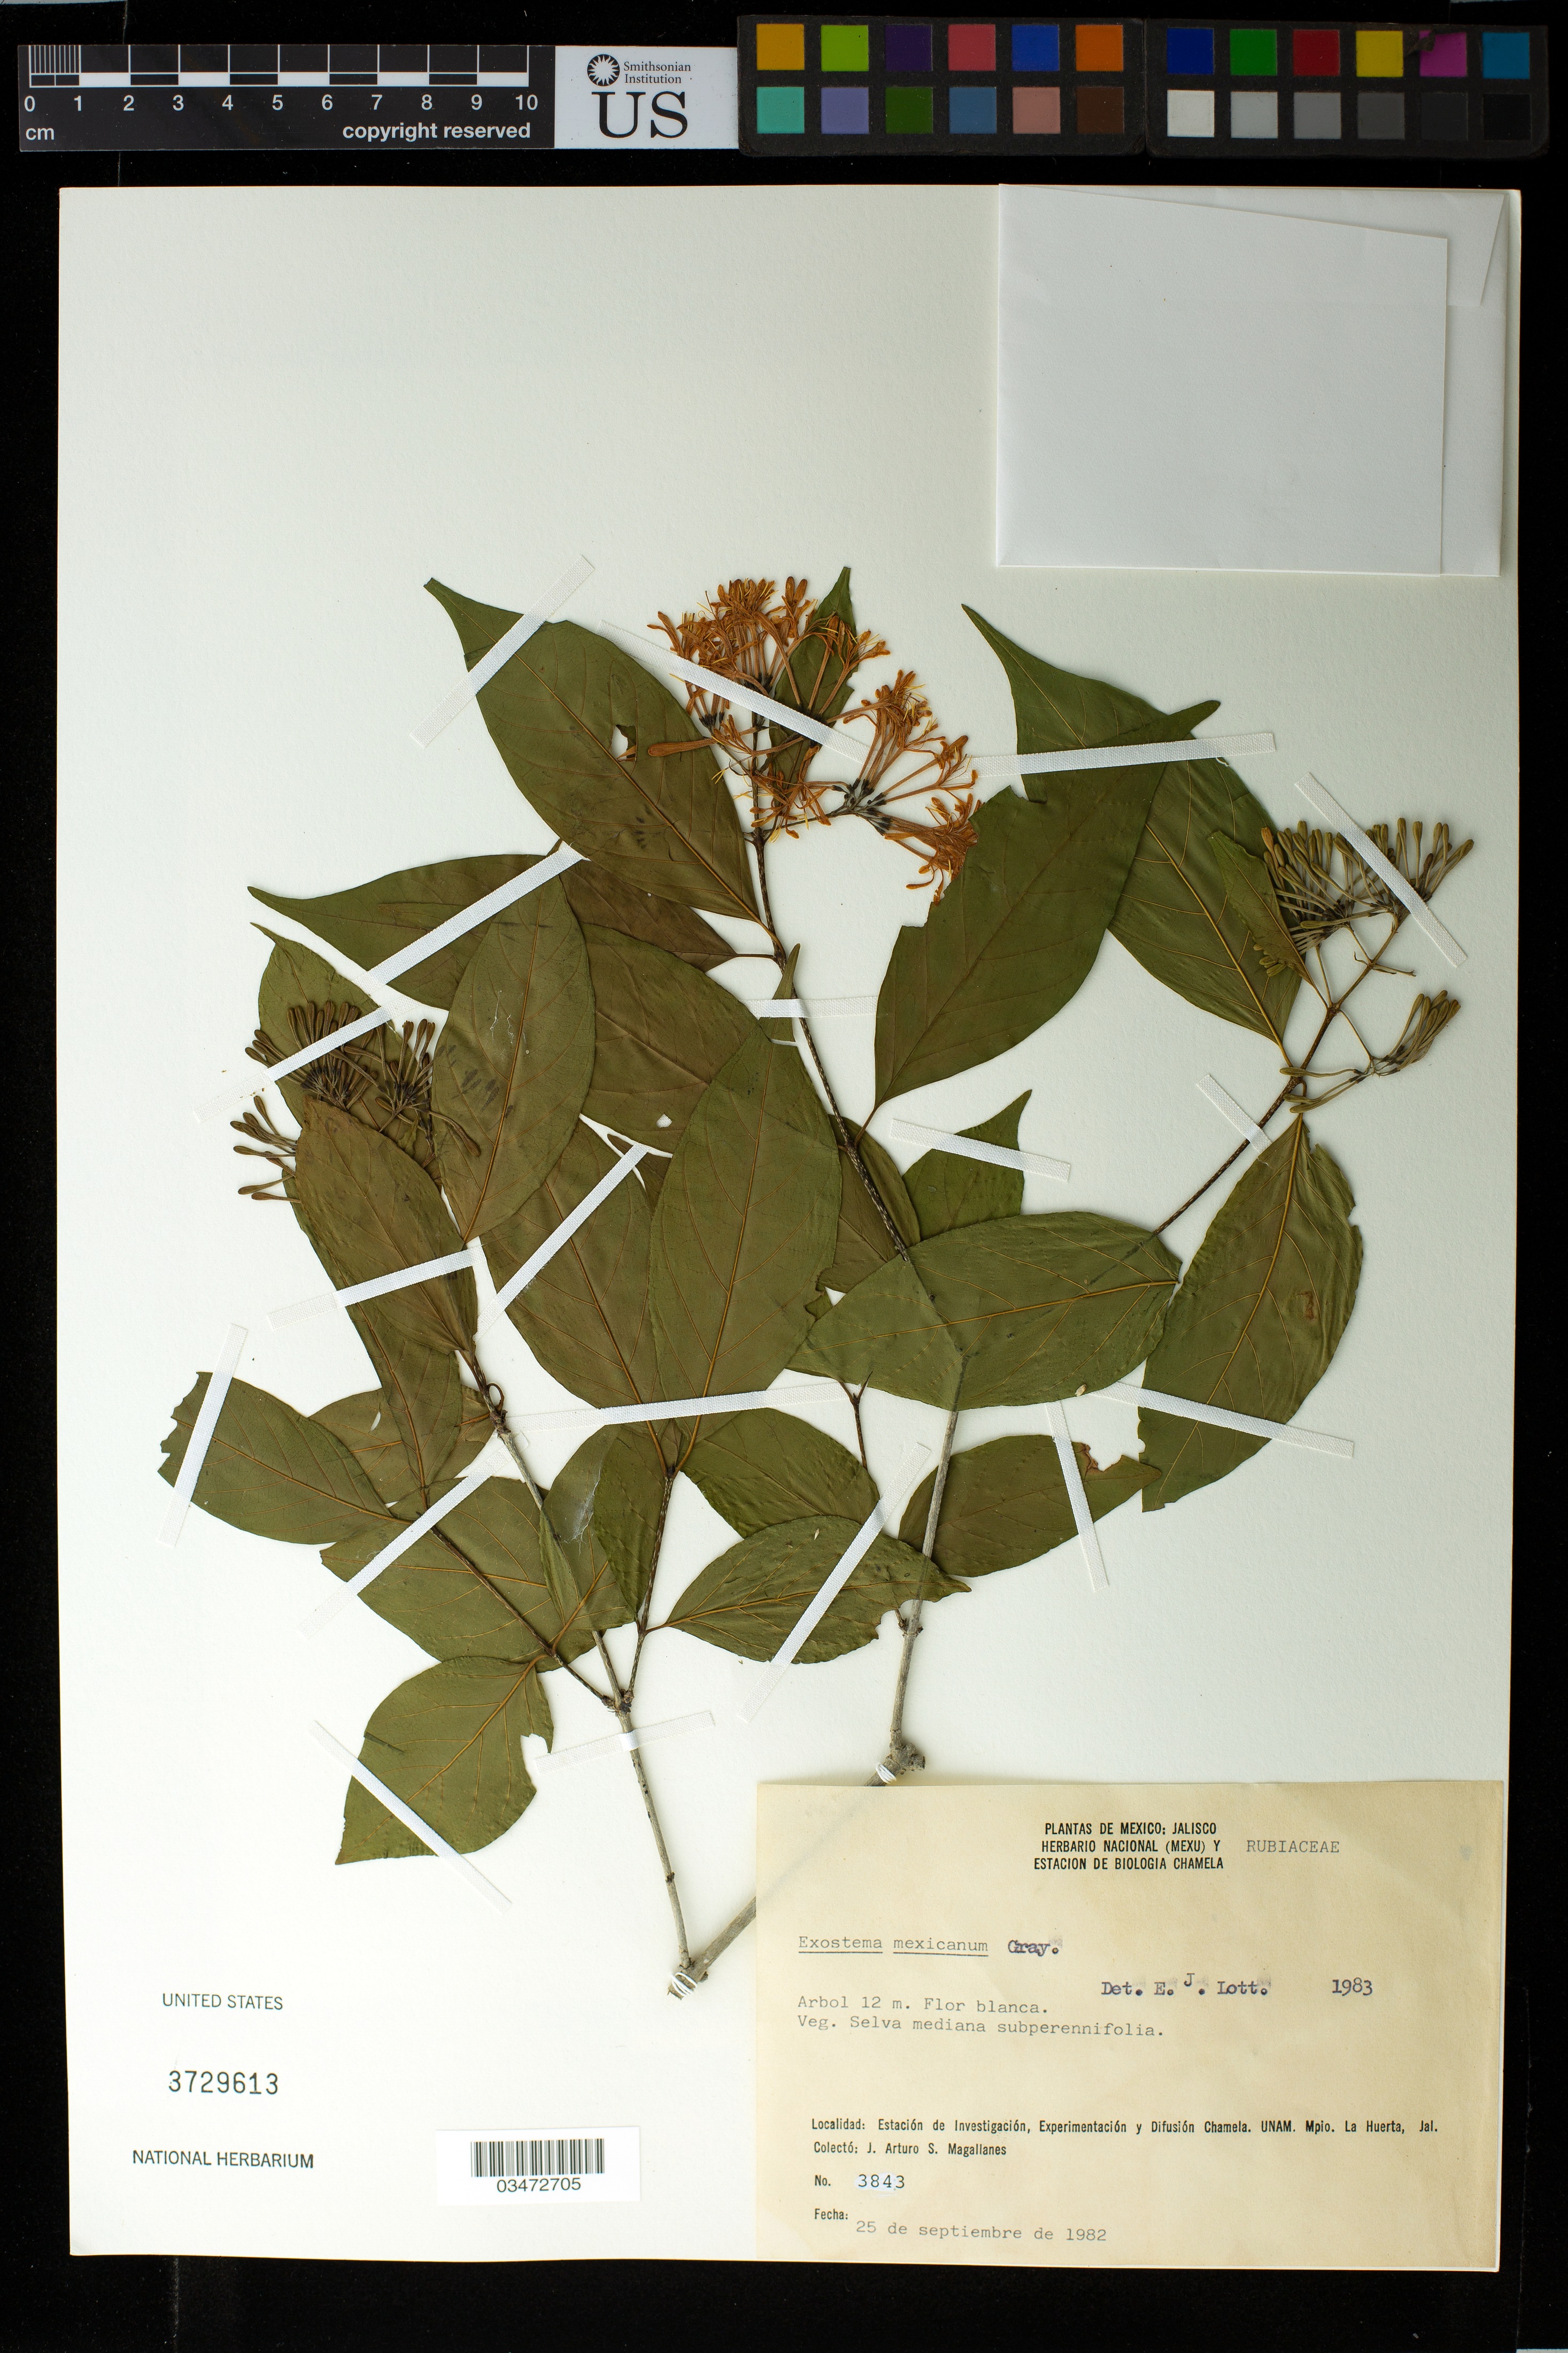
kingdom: Plantae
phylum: Tracheophyta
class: Magnoliopsida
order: Gentianales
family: Rubiaceae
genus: Exostema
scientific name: Exostema mexicanum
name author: A. Gray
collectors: J. Magallanes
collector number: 3843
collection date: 1982-09-25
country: Mexico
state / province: Jalisco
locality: Estacion de Investigacion, Experimentacion, y Difusion Chamela. UNAM. Mpio. La Huerta.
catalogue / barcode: US 3729613